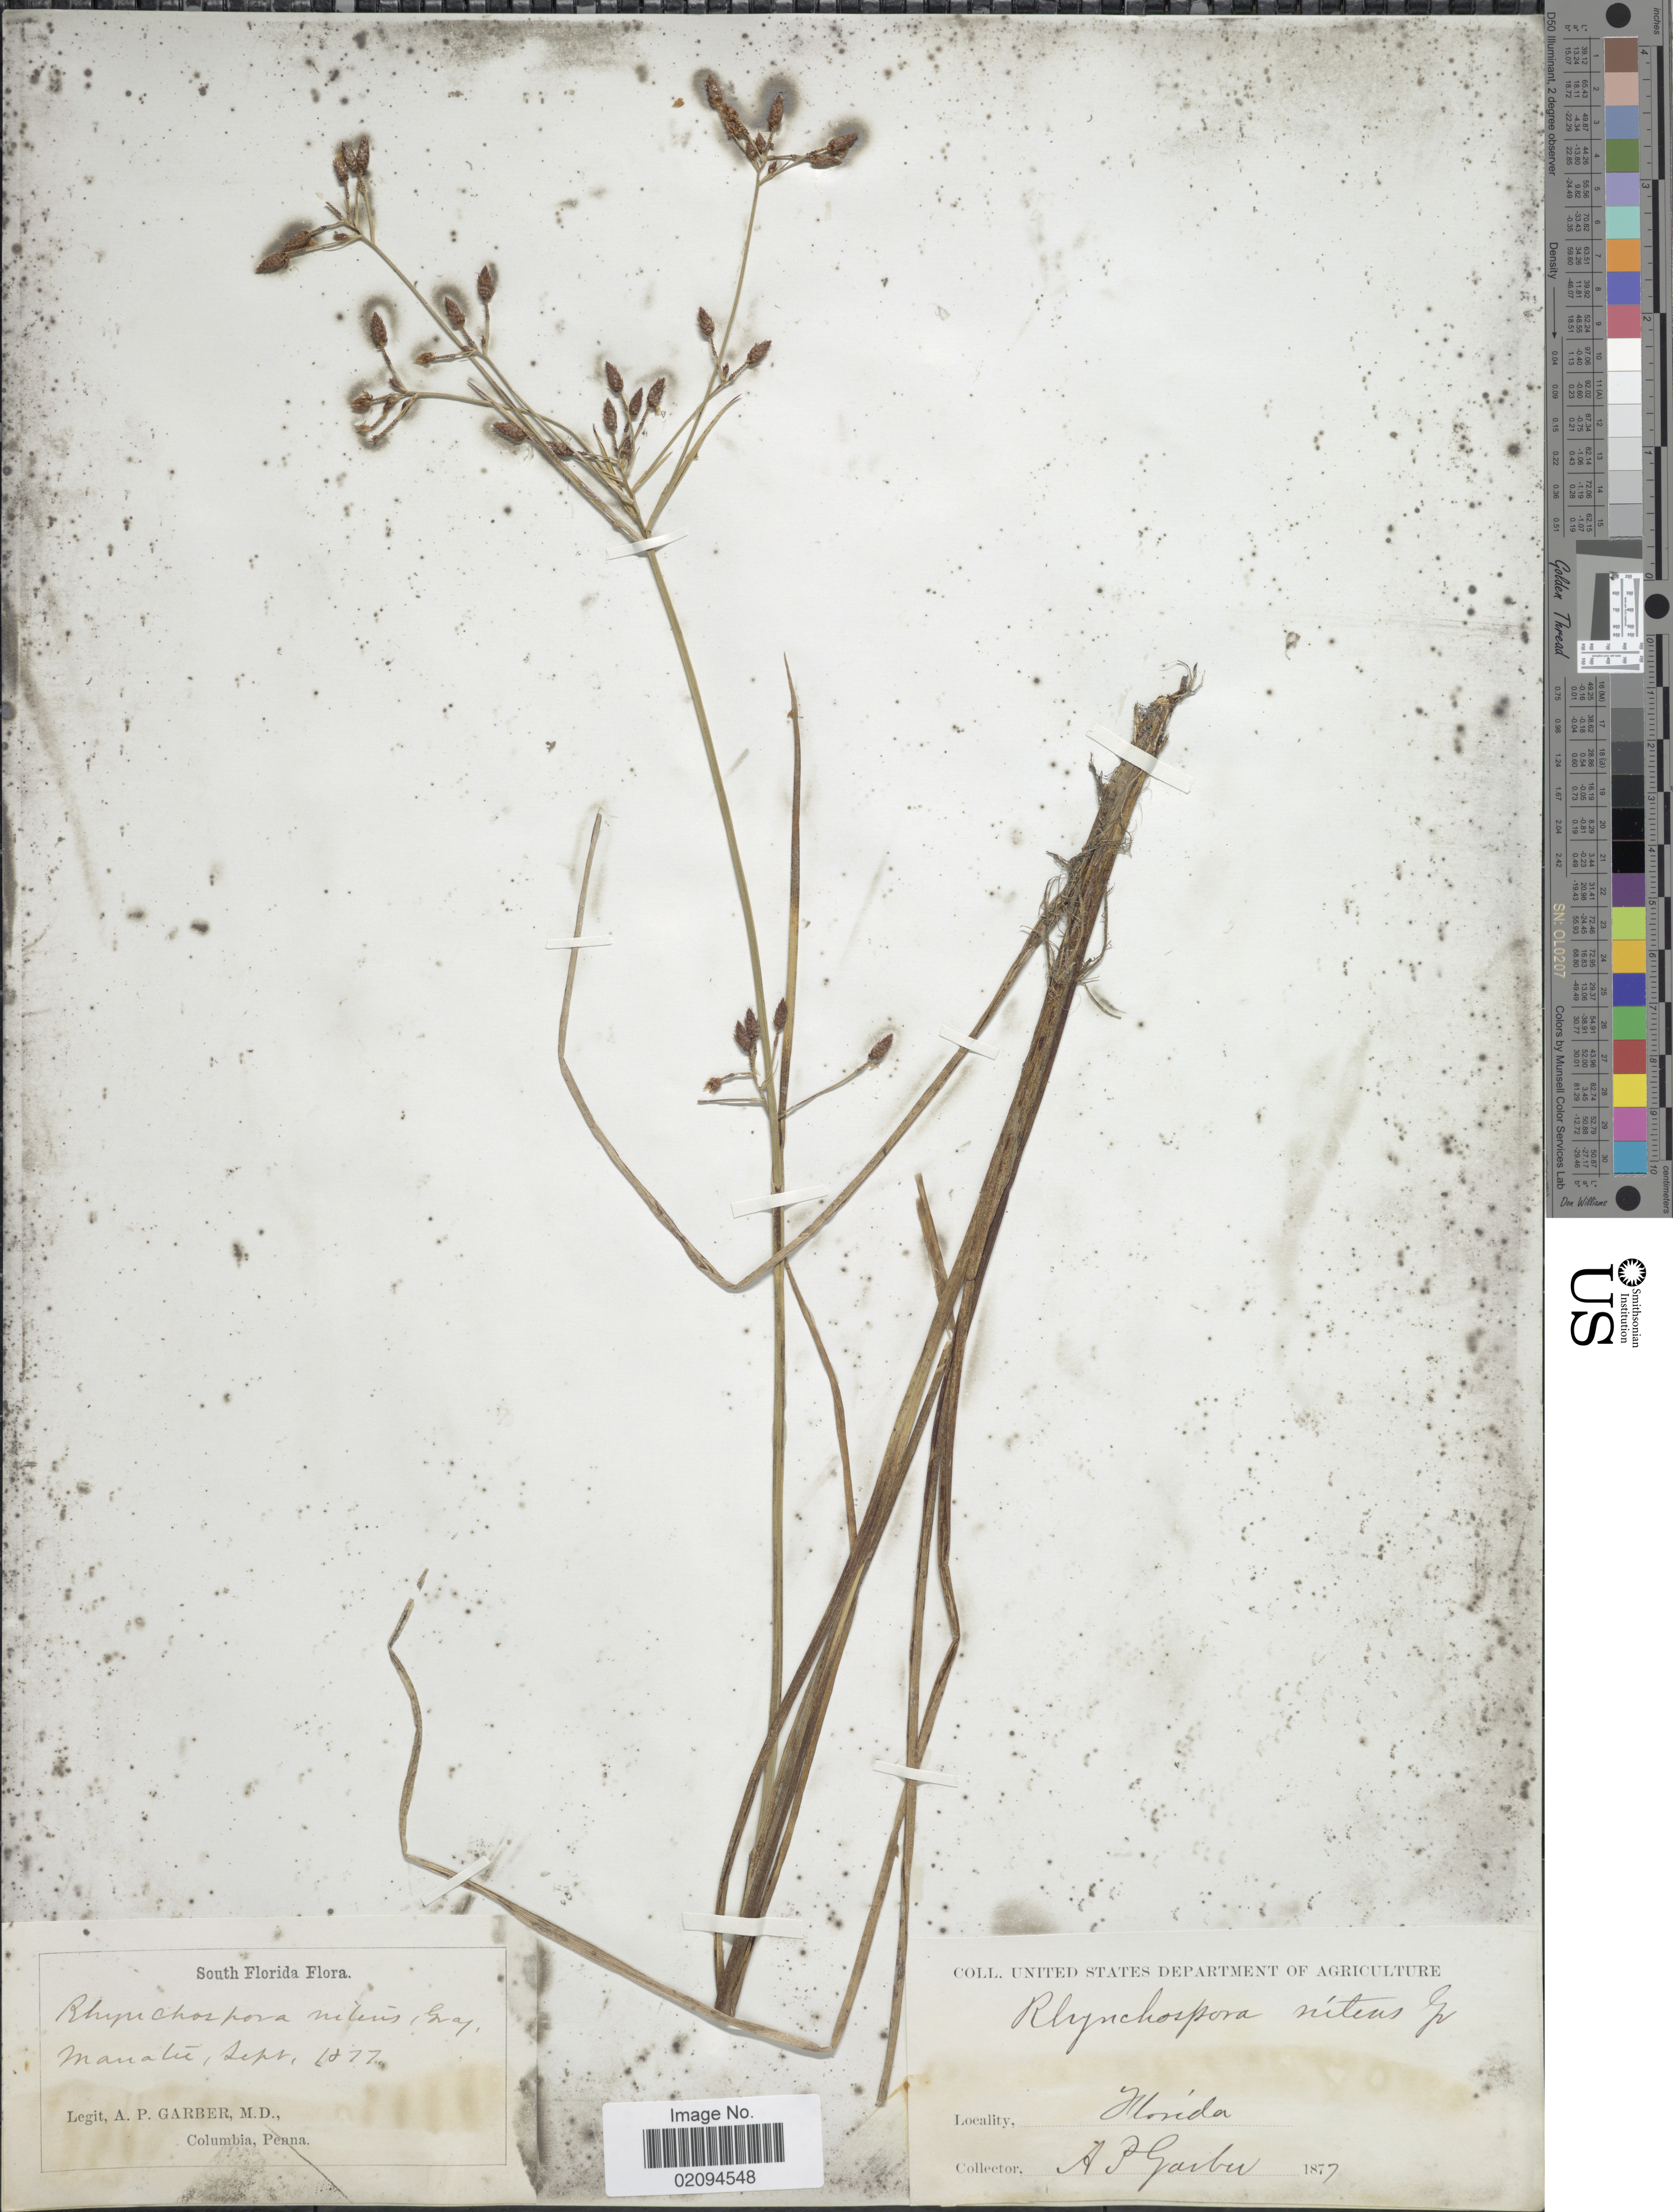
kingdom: Plantae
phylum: Tracheophyta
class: Liliopsida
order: Poales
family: Cyperaceae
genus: Rhynchospora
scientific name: Rhynchospora nitens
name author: (Vahl) A. Gray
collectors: A. P. Garber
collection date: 1877-09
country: United States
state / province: Florida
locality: South Florida. Manatee